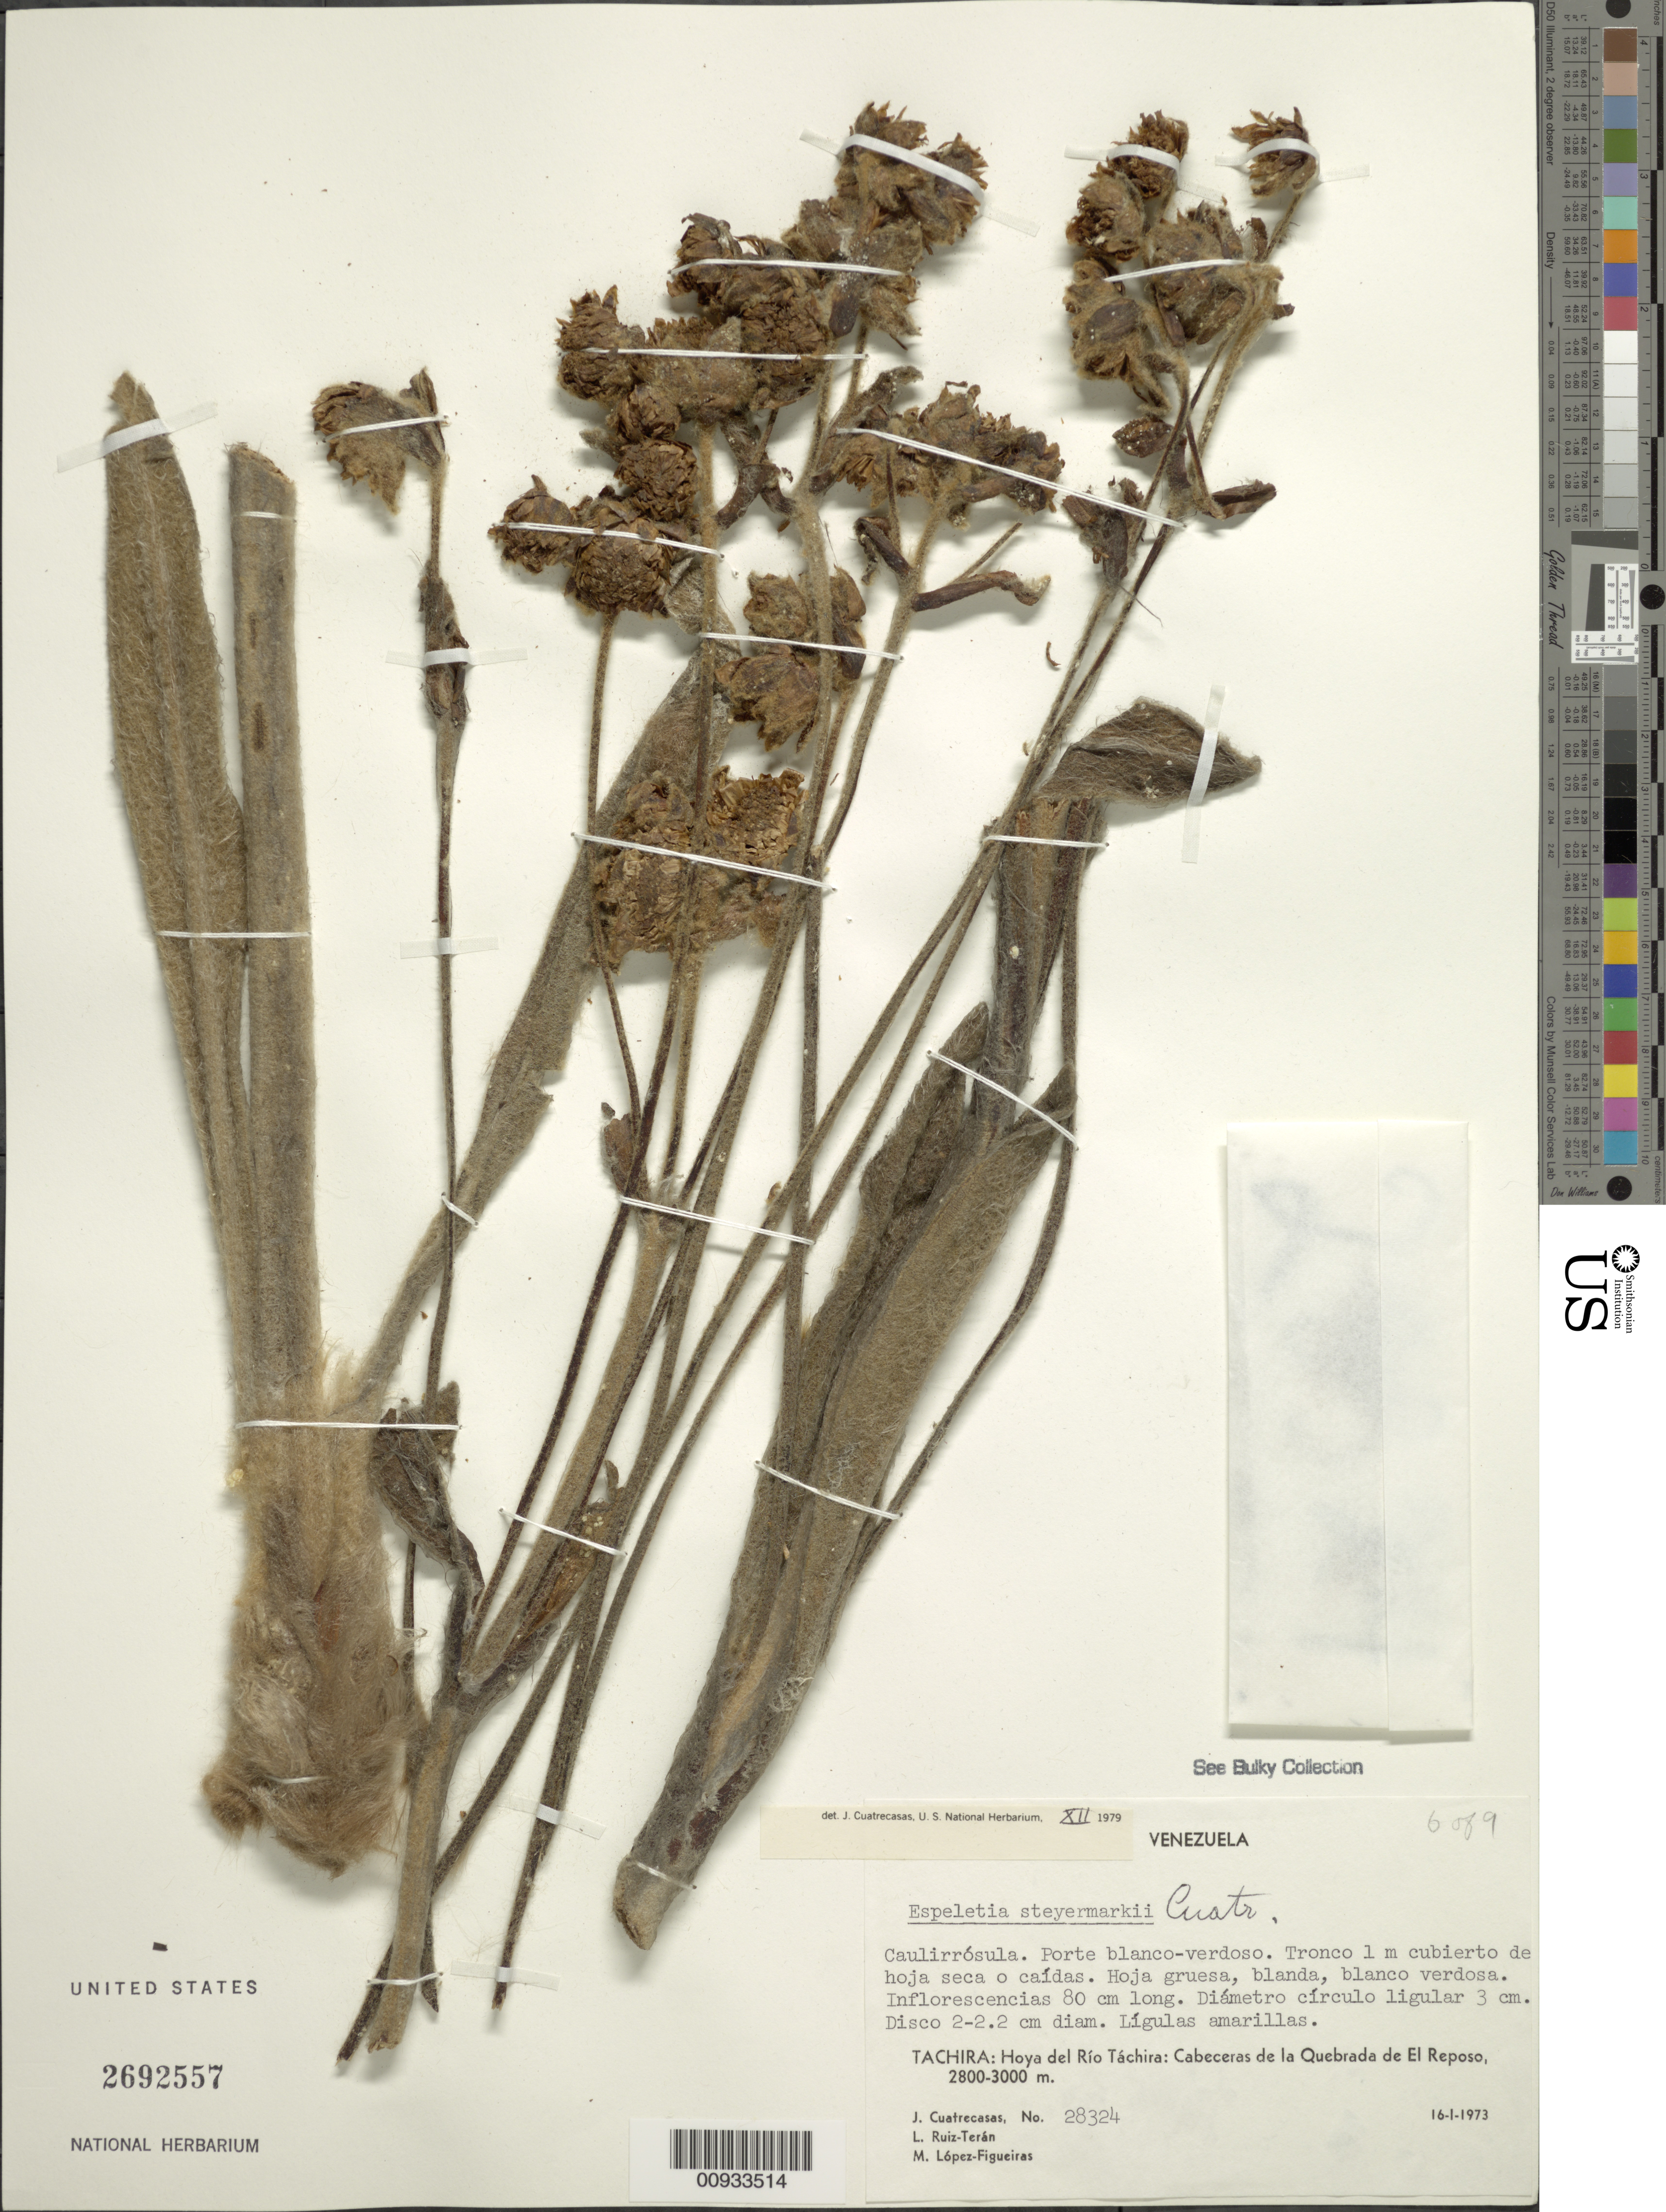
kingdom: Plantae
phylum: Tracheophyta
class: Magnoliopsida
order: Asterales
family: Asteraceae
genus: Espeletia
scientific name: Espeletia steyermarkii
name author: Cuatrec.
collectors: J. Cuatrecasas, L. E. Ruíz-Terán & M. López Figueiras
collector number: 28324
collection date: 1973-01-16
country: Venezuela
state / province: Tachira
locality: Hoya del Rio Tachira, Cabeceras de la Quebrada de El Reposo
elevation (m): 2800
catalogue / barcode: US 2692557